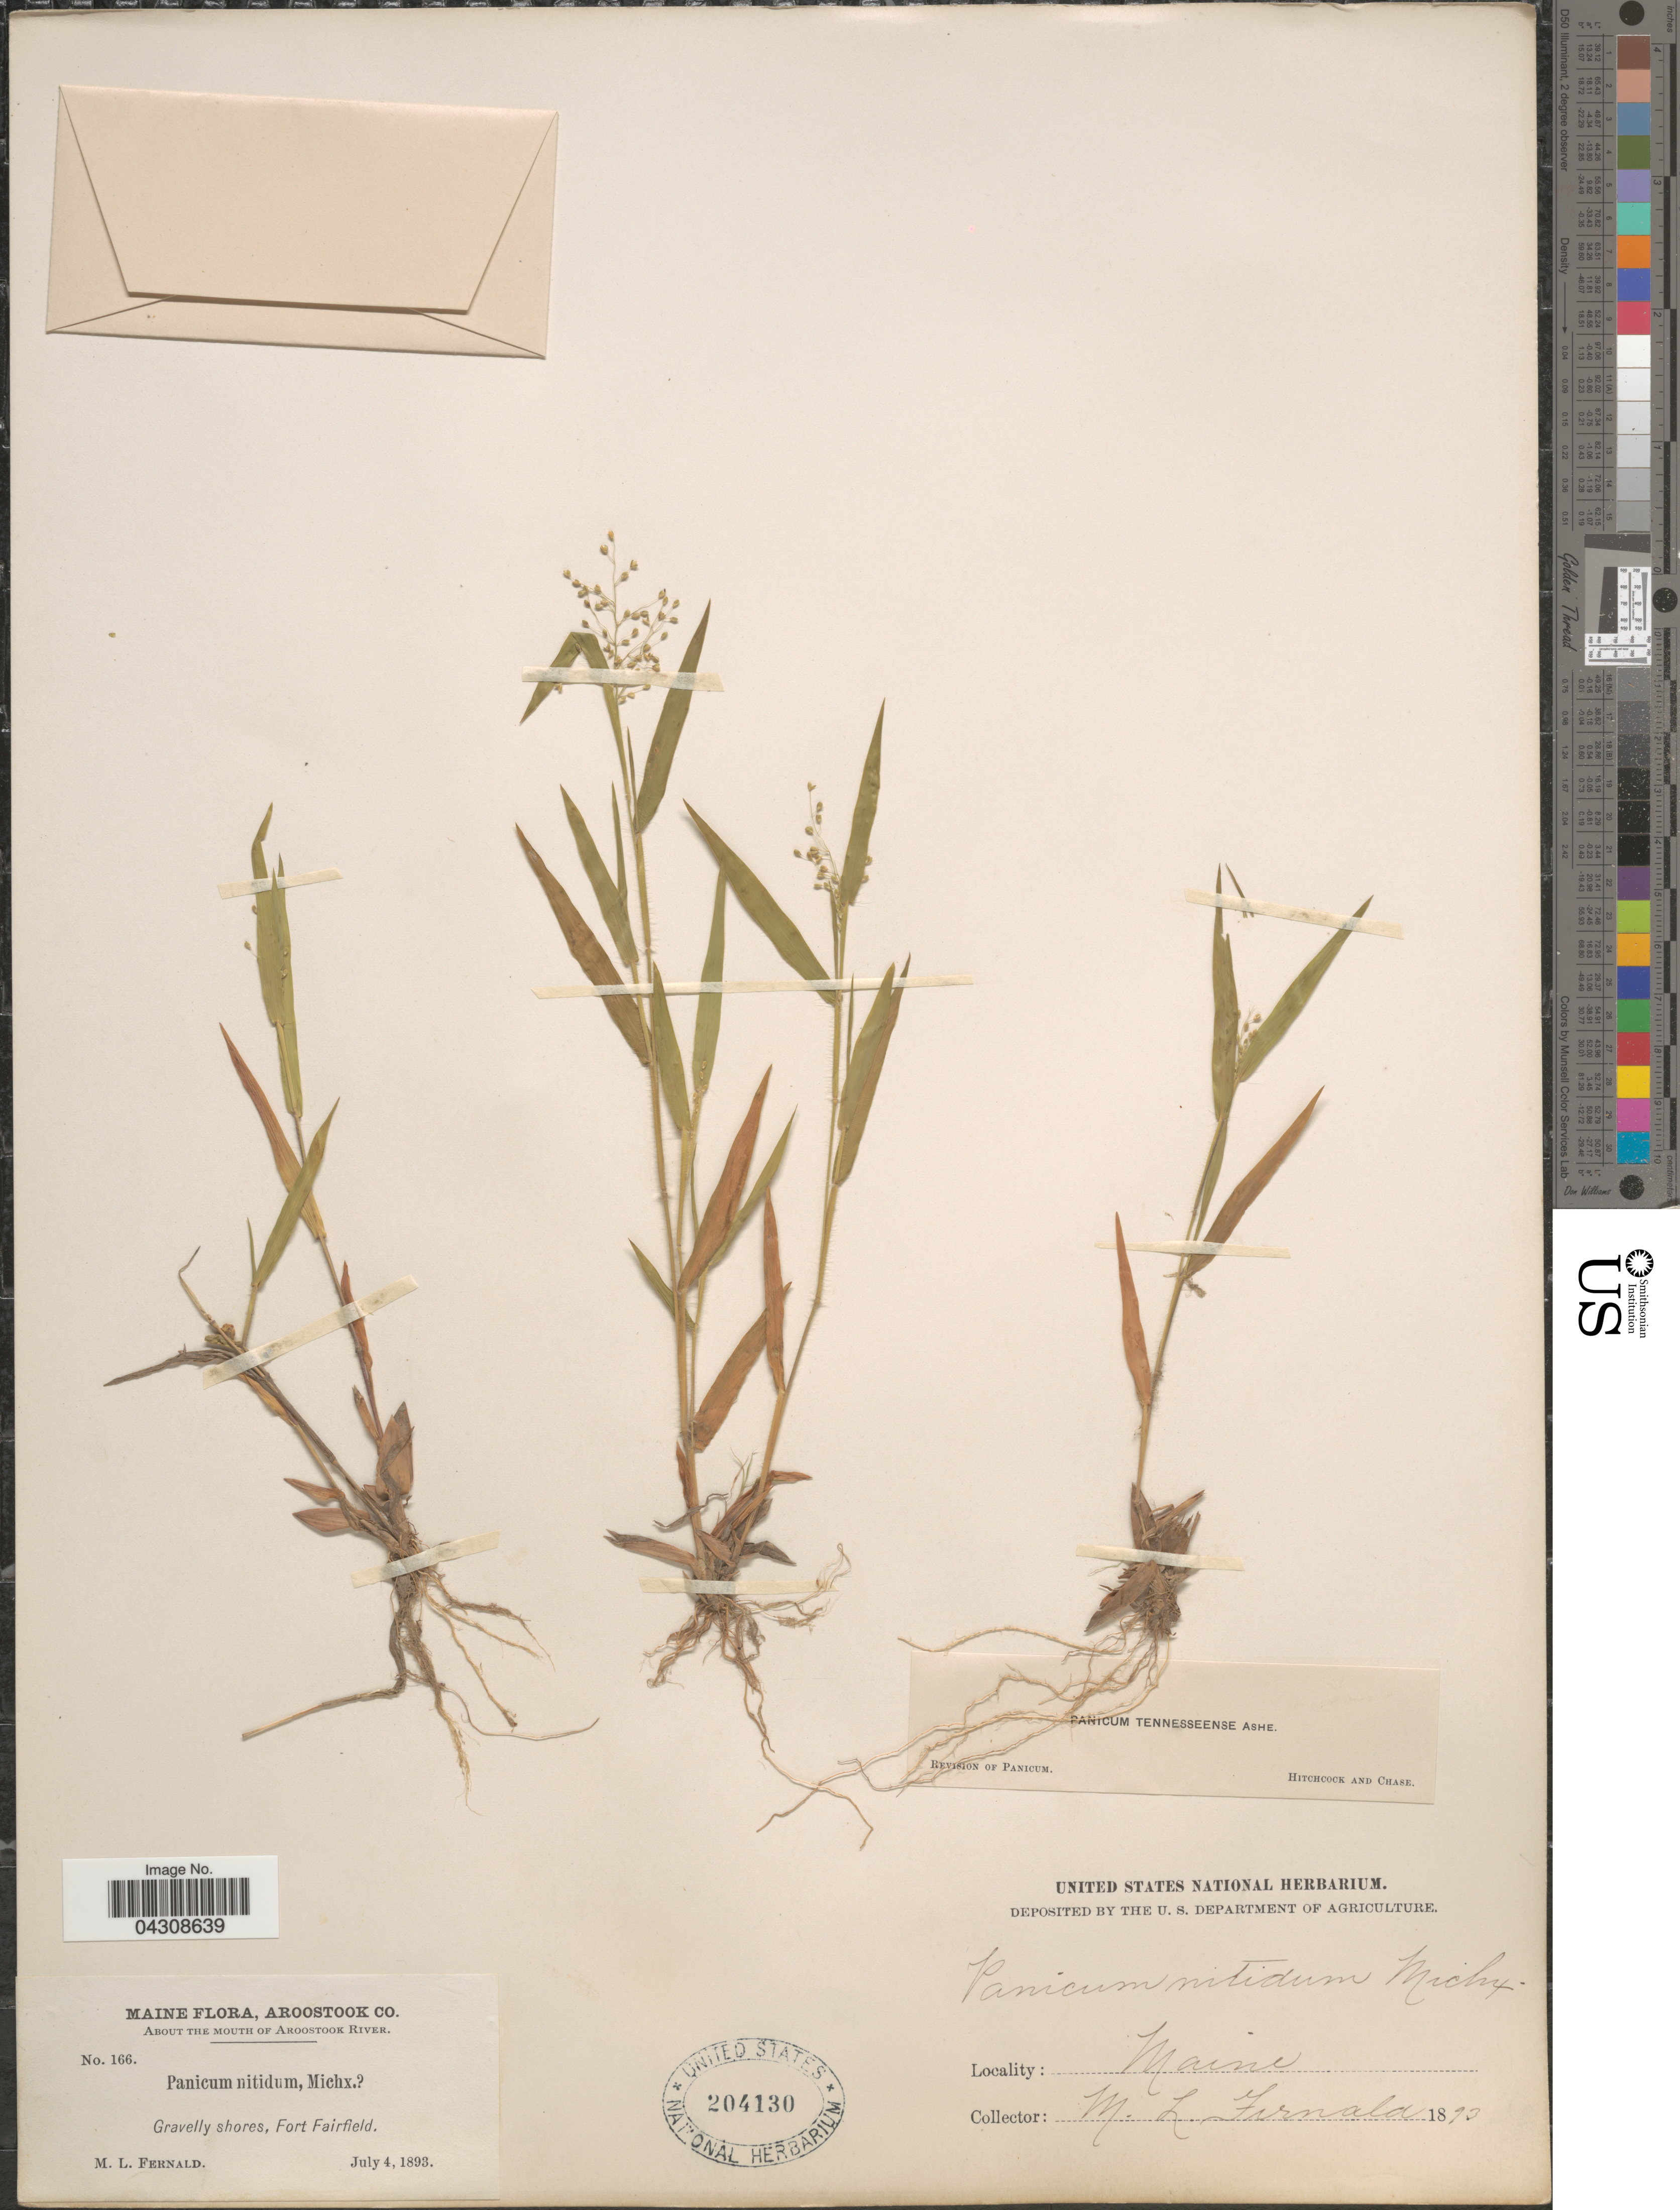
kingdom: Plantae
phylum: Tracheophyta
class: Liliopsida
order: Poales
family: Poaceae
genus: Dichanthelium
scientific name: Dichanthelium acuminatum var. acuminatum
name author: (Sw.) Gould & C.A. Clark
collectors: M. L. Fernald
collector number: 166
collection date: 1893-07-04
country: United States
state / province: Maine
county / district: Aroostook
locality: About the mouth of Aroostook River. Gravelly shores, Fort Fairfield.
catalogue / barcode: US 204130